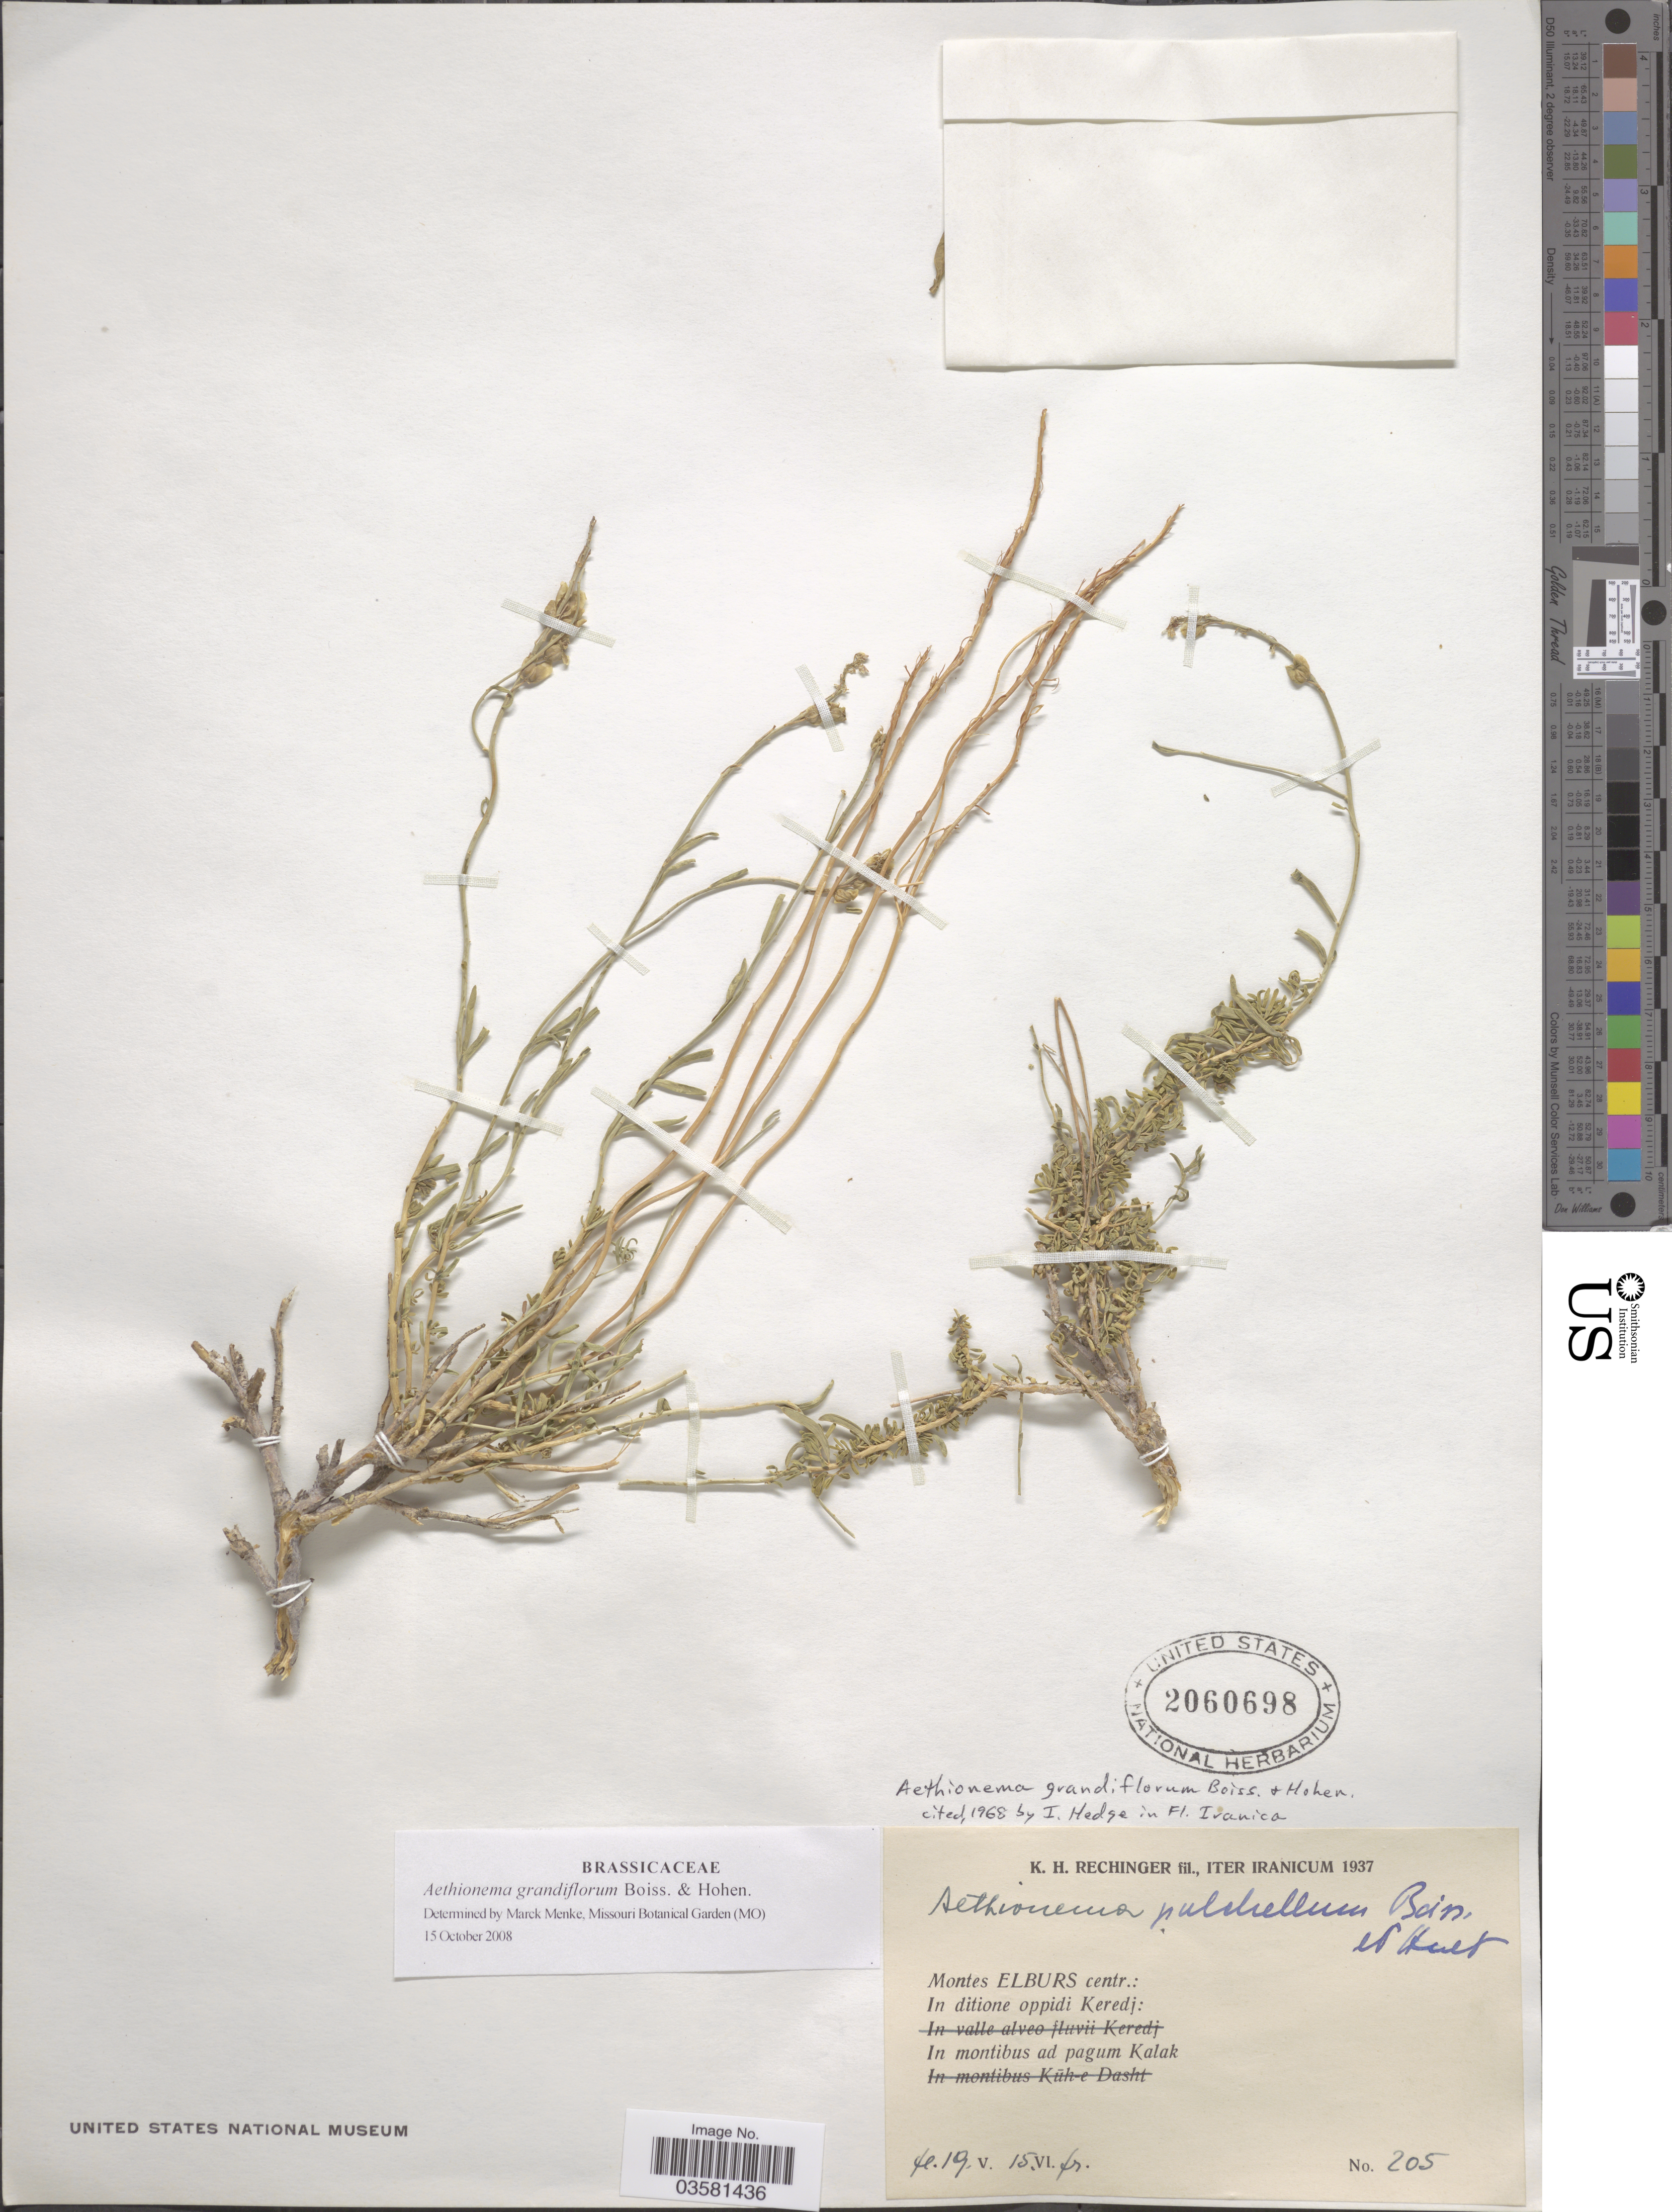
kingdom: Plantae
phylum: Tracheophyta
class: Magnoliopsida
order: Brassicales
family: Brassicaceae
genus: Aethionema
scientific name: Aethionema grandiflorum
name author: Boiss. & Hohen.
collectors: K. H. Rechinger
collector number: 205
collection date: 1937-05-19/1937-06-15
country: Iran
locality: Montes Elburs centr.: In ditione oppidi Keredj: In montibus ad pagum Kalak.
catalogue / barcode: US 2060698